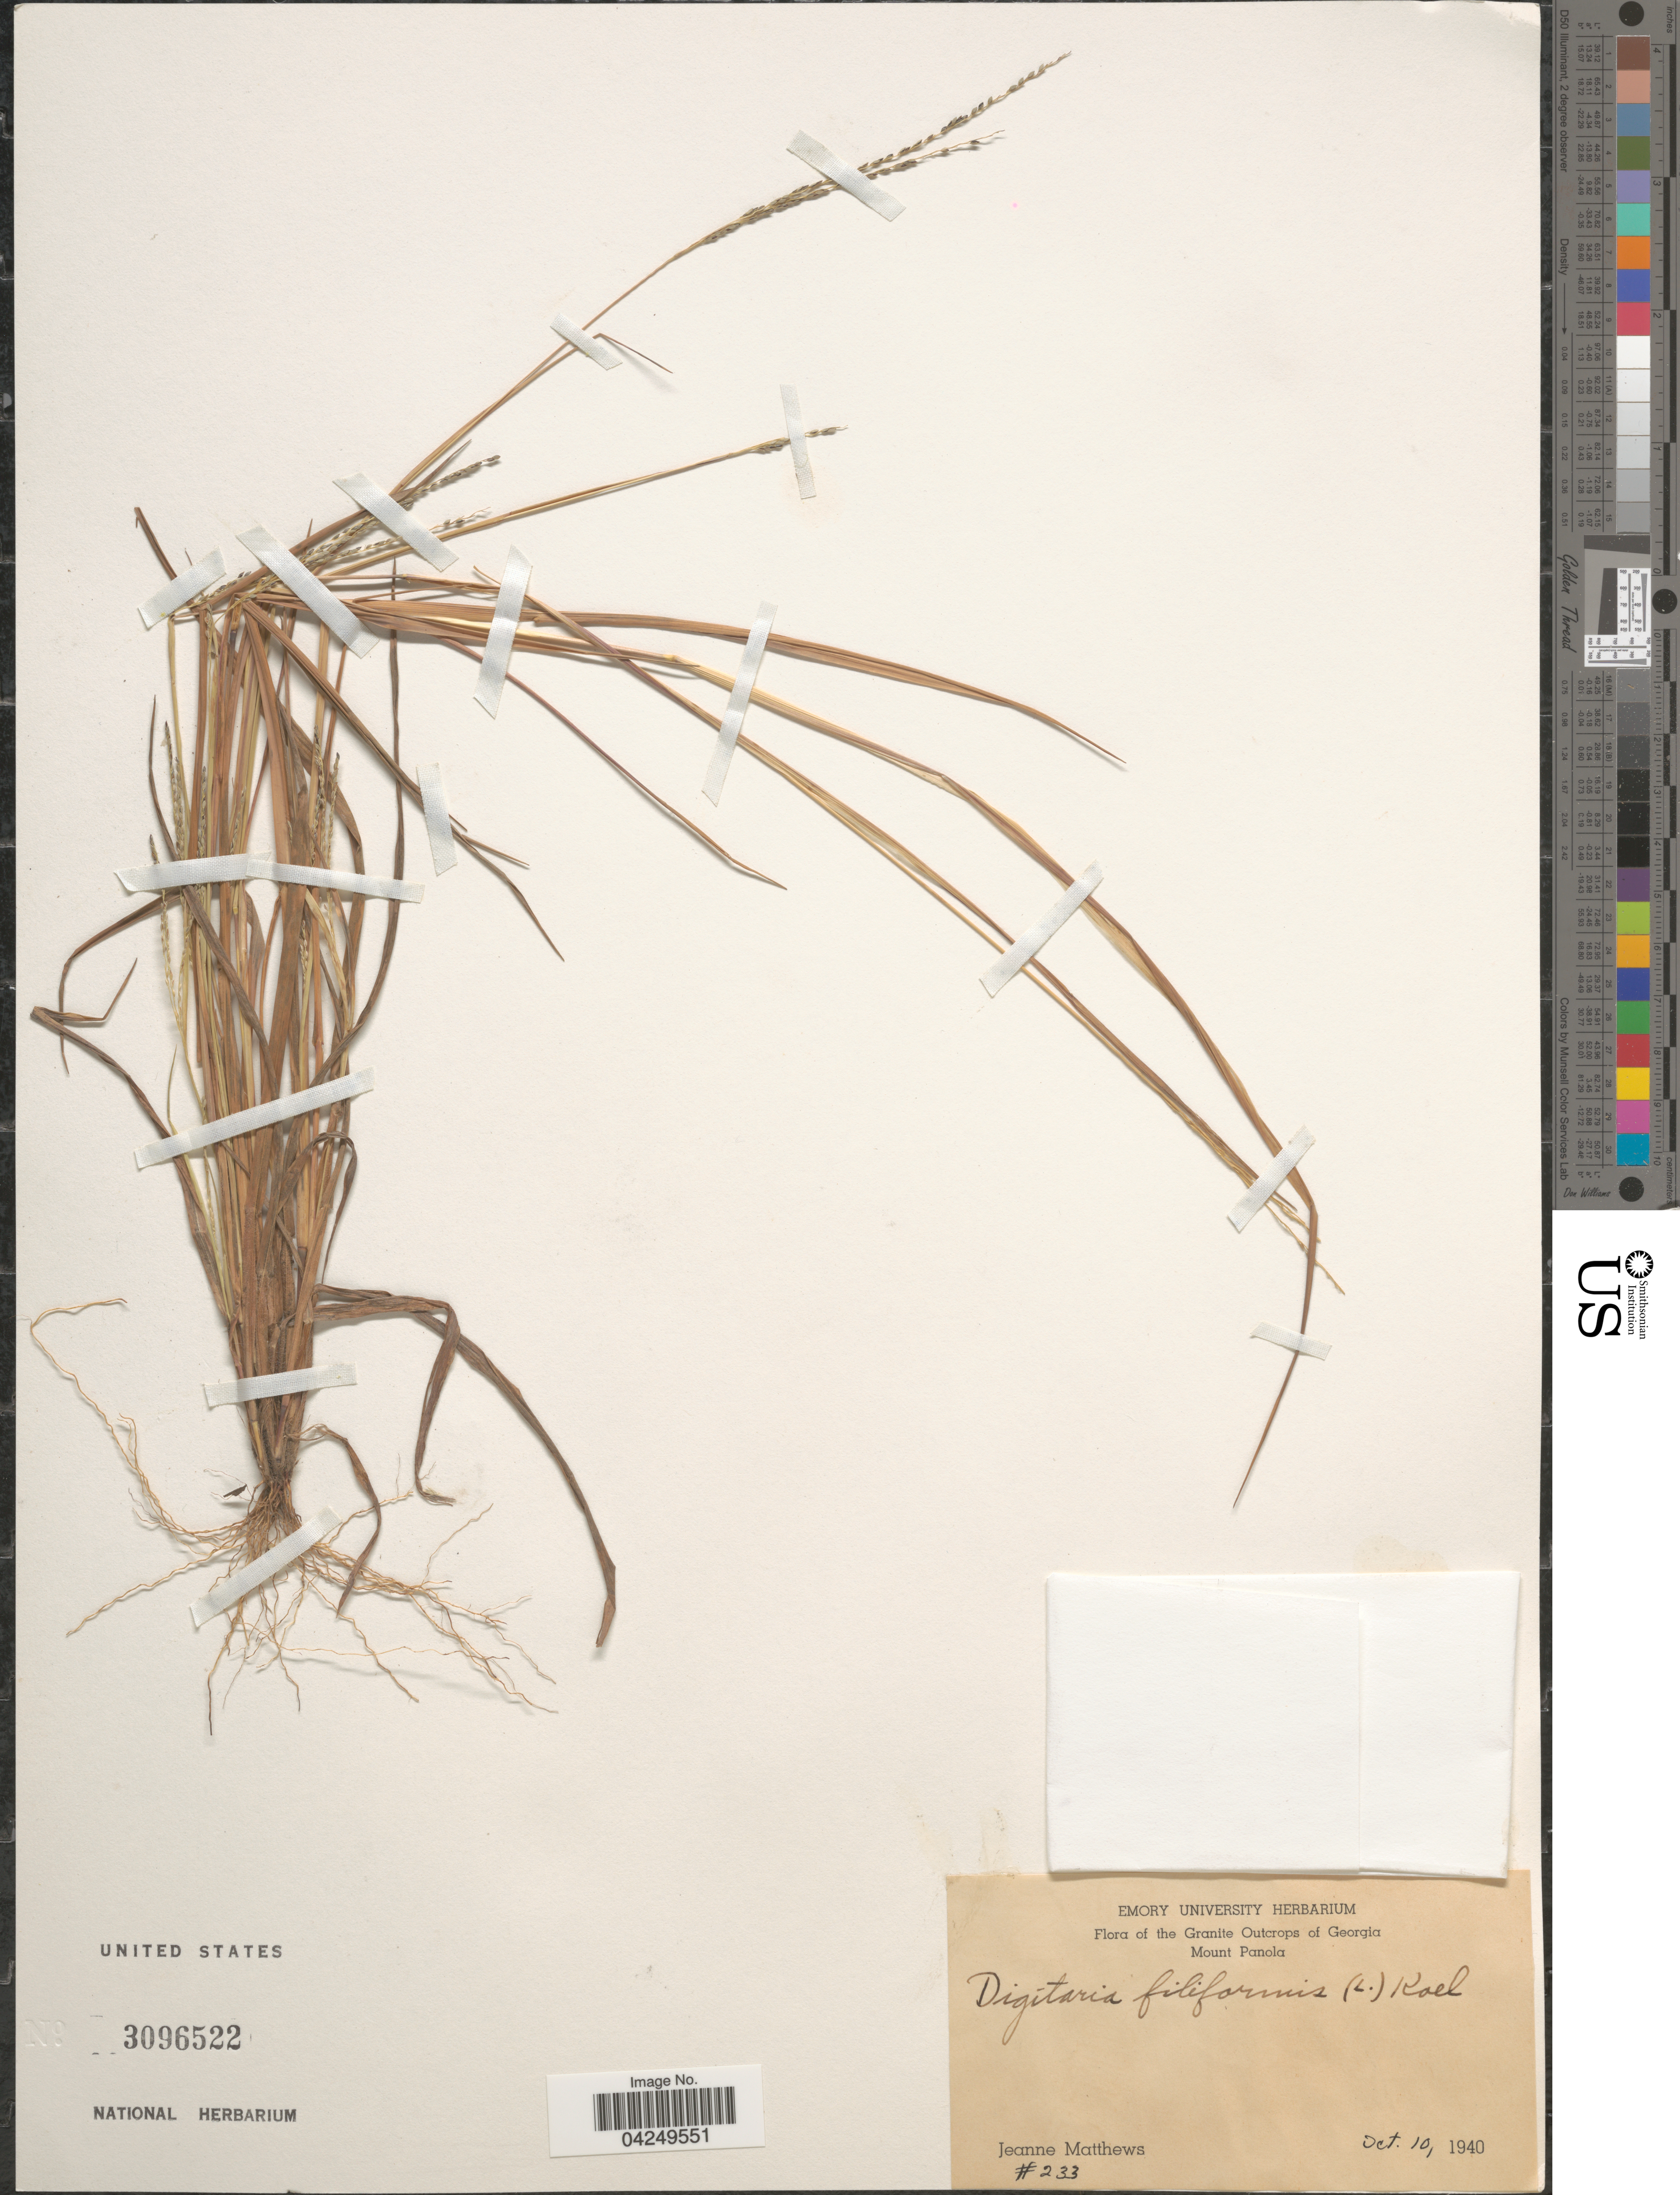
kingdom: Plantae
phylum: Tracheophyta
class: Liliopsida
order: Poales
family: Poaceae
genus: Digitaria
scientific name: Digitaria filiformis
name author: (L.) Koeler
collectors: J. Matthews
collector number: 233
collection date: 1940-10-10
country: United States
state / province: Georgia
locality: Mount Panola.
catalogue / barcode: US 3096522